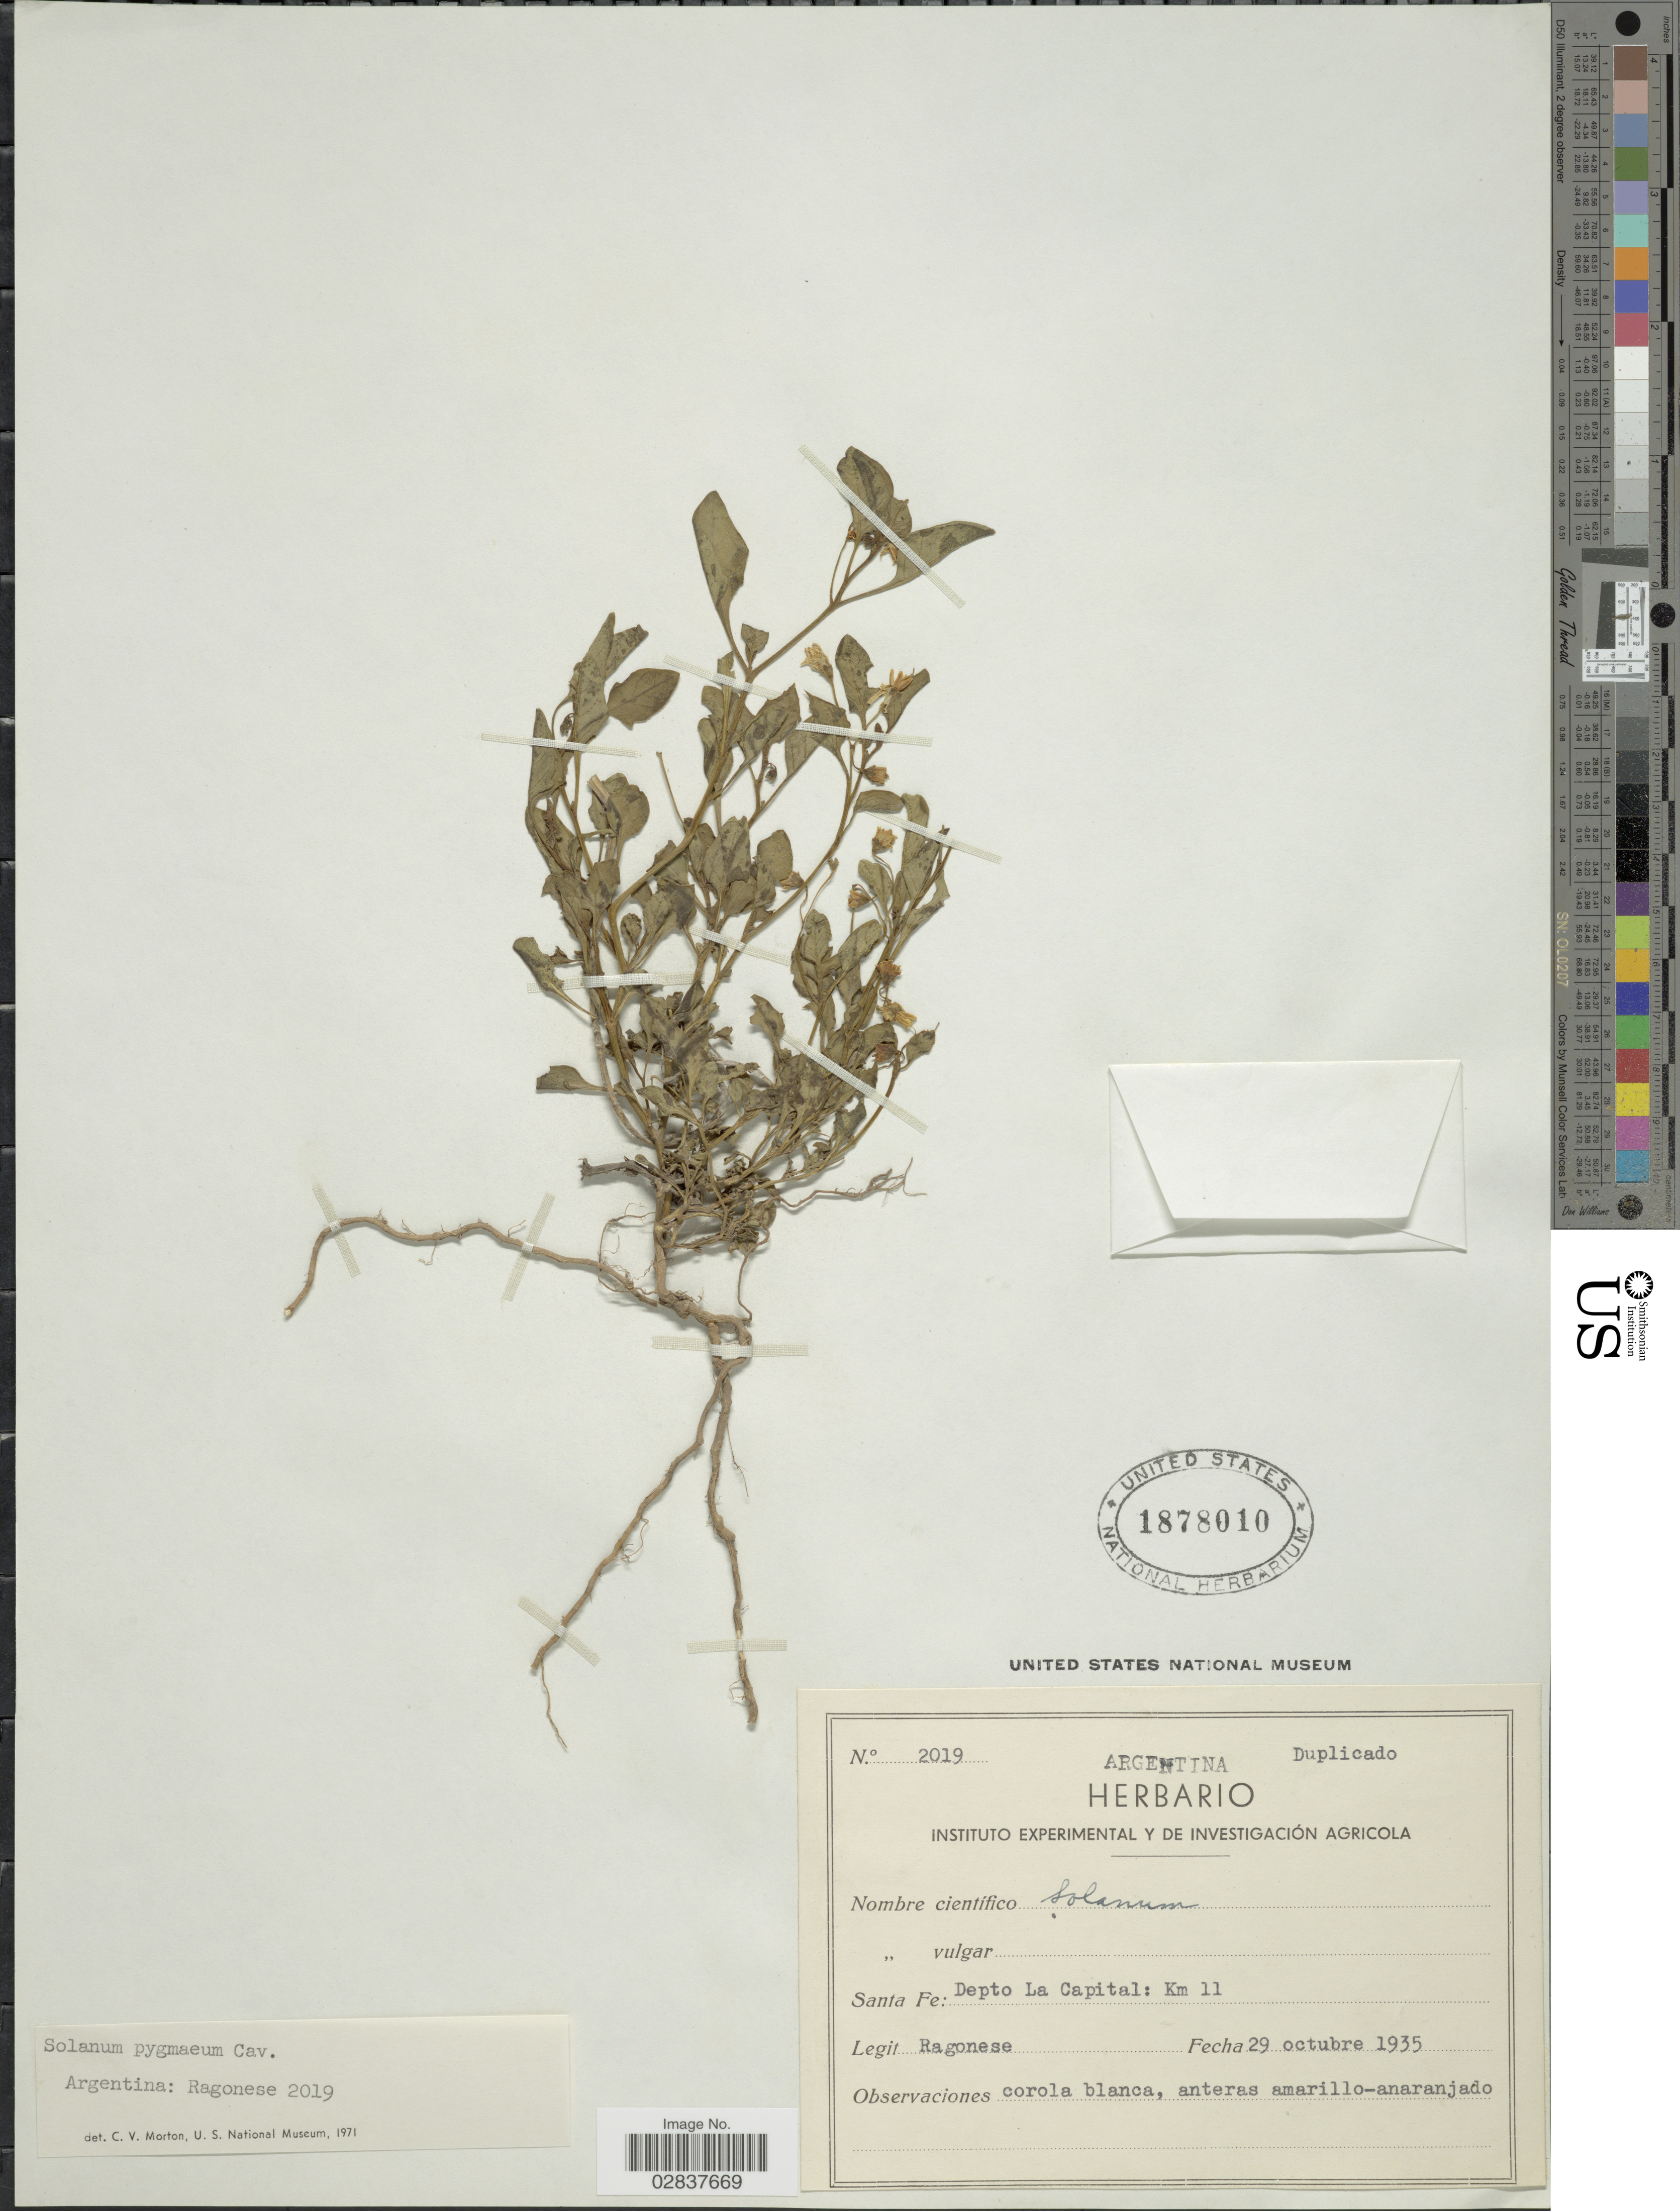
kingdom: Plantae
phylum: Tracheophyta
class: Magnoliopsida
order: Solanales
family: Solanaceae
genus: Solanum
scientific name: Solanum molestum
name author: Brandegee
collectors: Ragonese, --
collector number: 2019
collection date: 1935-10-29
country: Argentina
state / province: Santa Fe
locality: Depto La Capital: Km 11.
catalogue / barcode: US 1878010